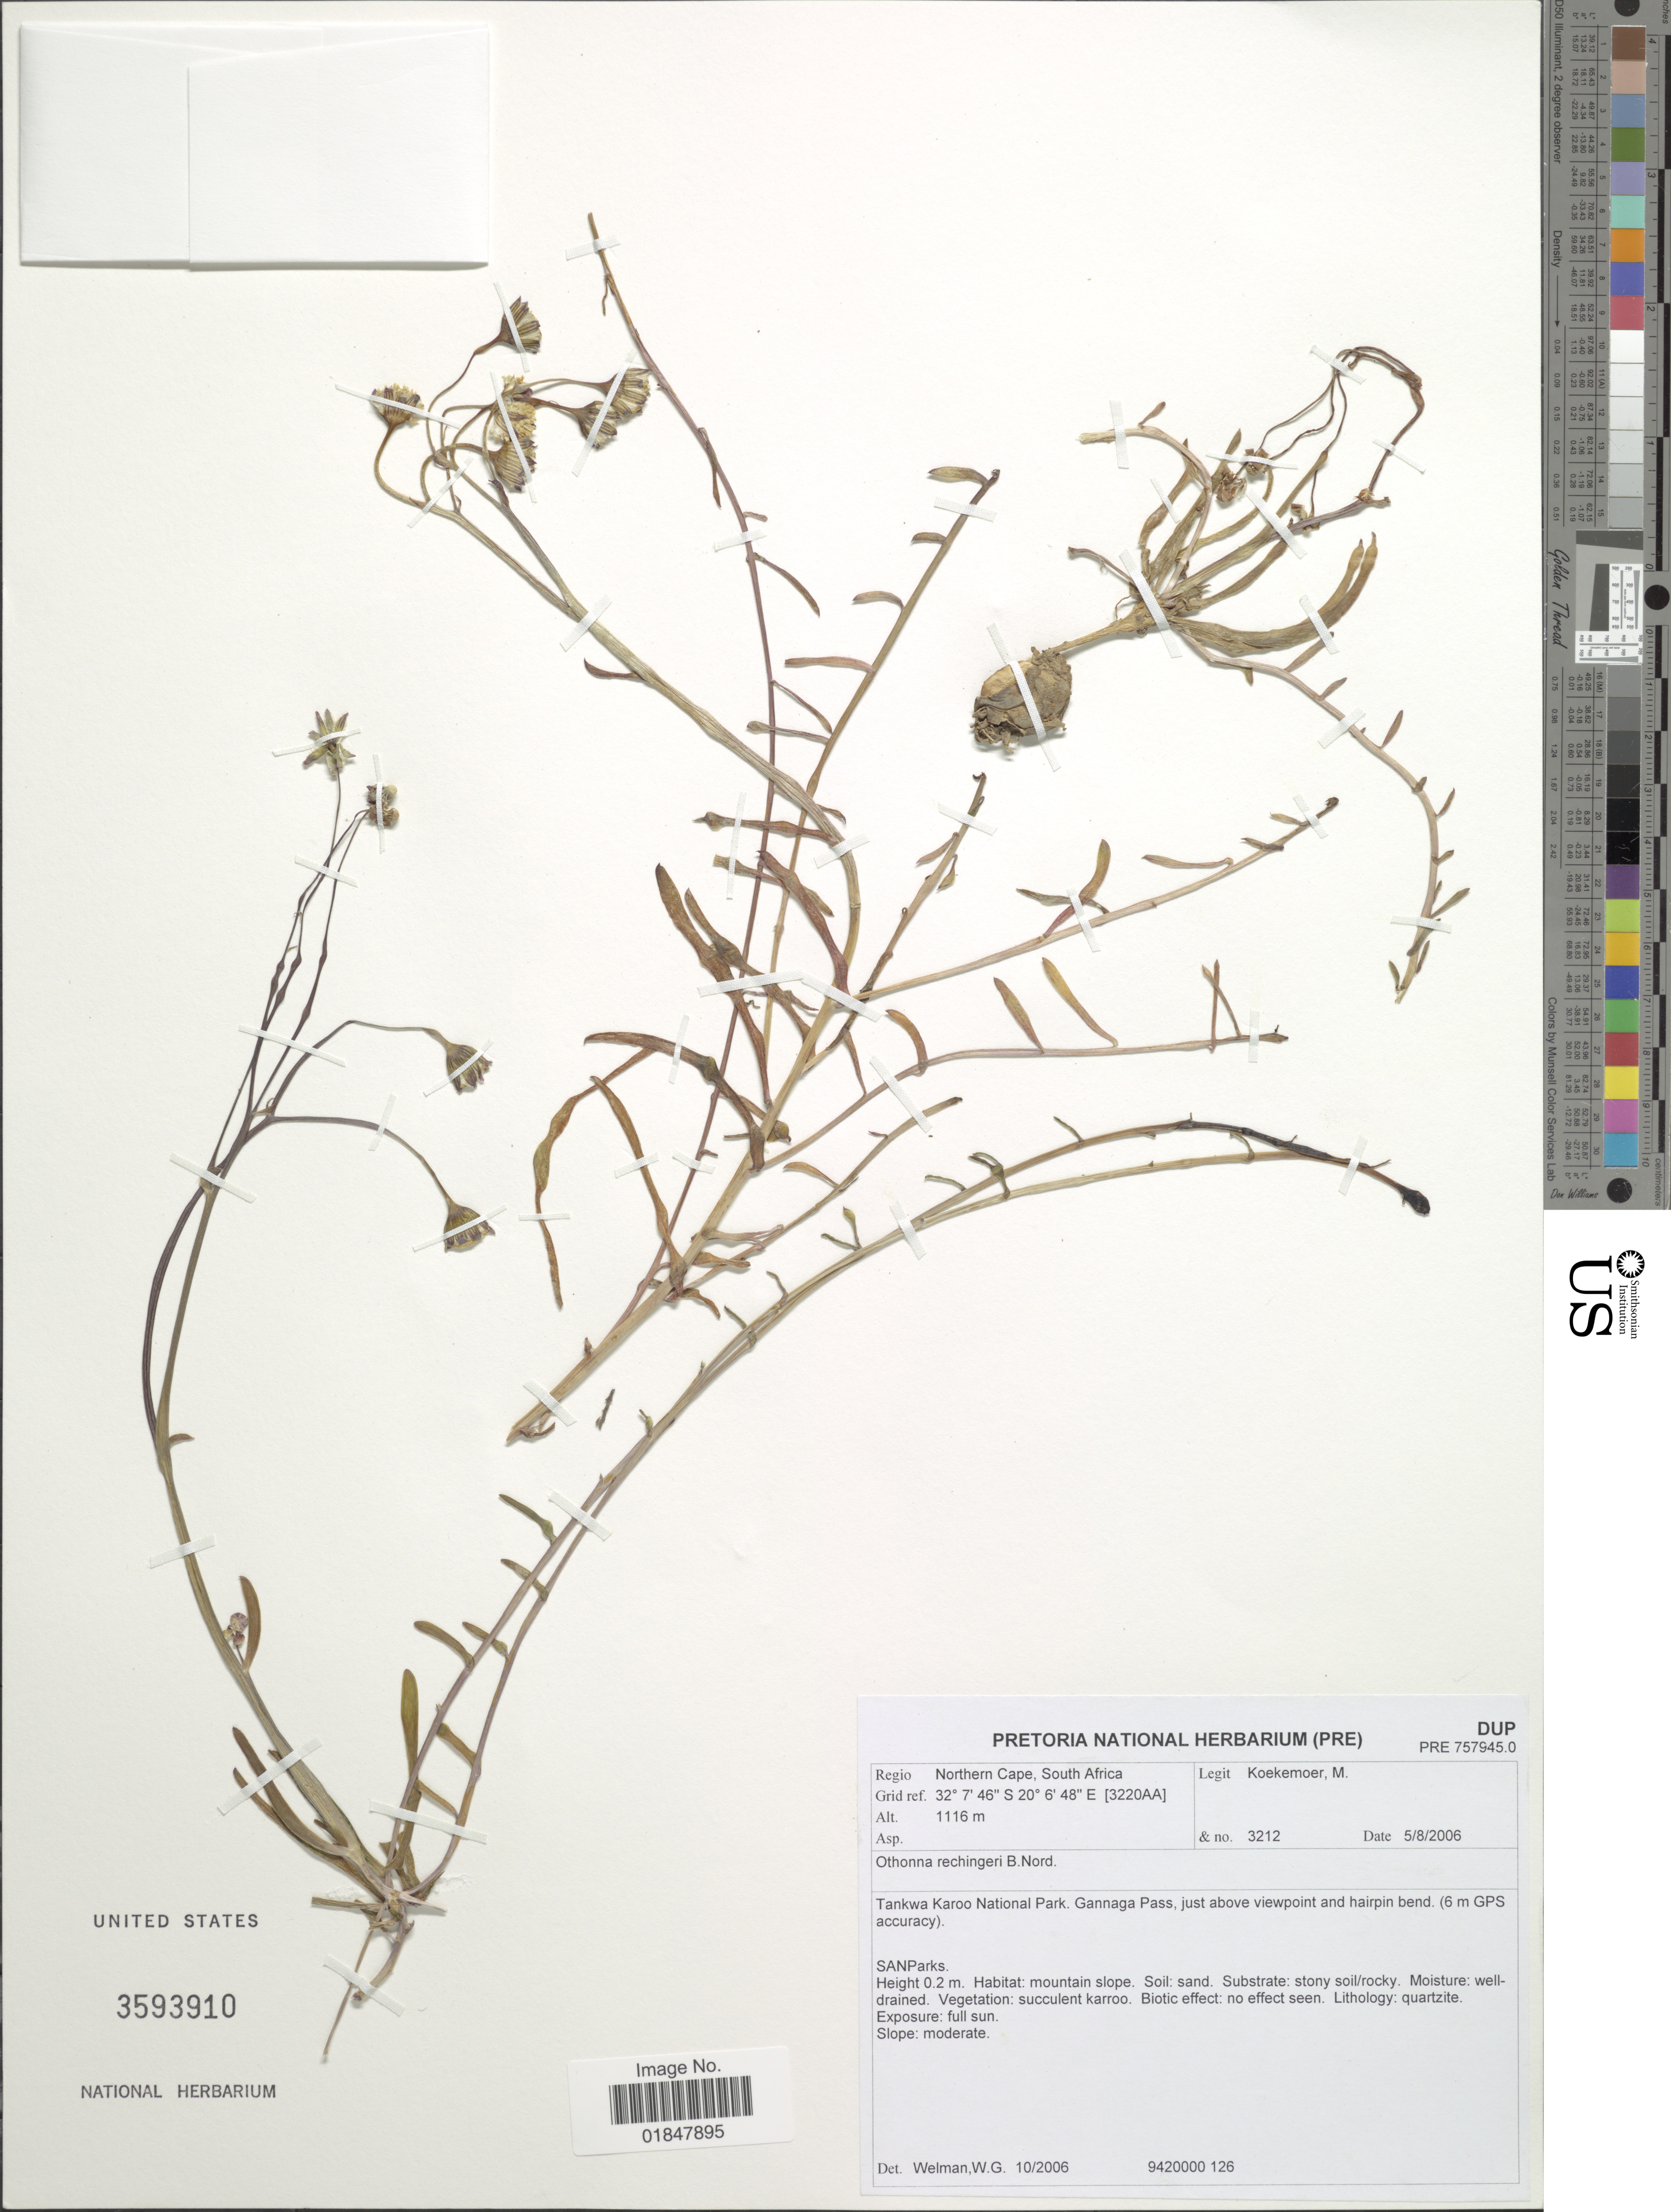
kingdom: Plantae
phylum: Tracheophyta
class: Magnoliopsida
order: Asterales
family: Asteraceae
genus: Othonna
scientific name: Othonna rechingeri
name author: B. Nord.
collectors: M. Koekemoer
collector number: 3212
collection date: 2006-08-05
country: South Africa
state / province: Northern Cape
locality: Tankwa Karoo National Park. Gannaga Pass, just above viewpoint and hairpin bend (6 m GPS accuracy) (3220AA)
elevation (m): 1116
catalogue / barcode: US 3593910